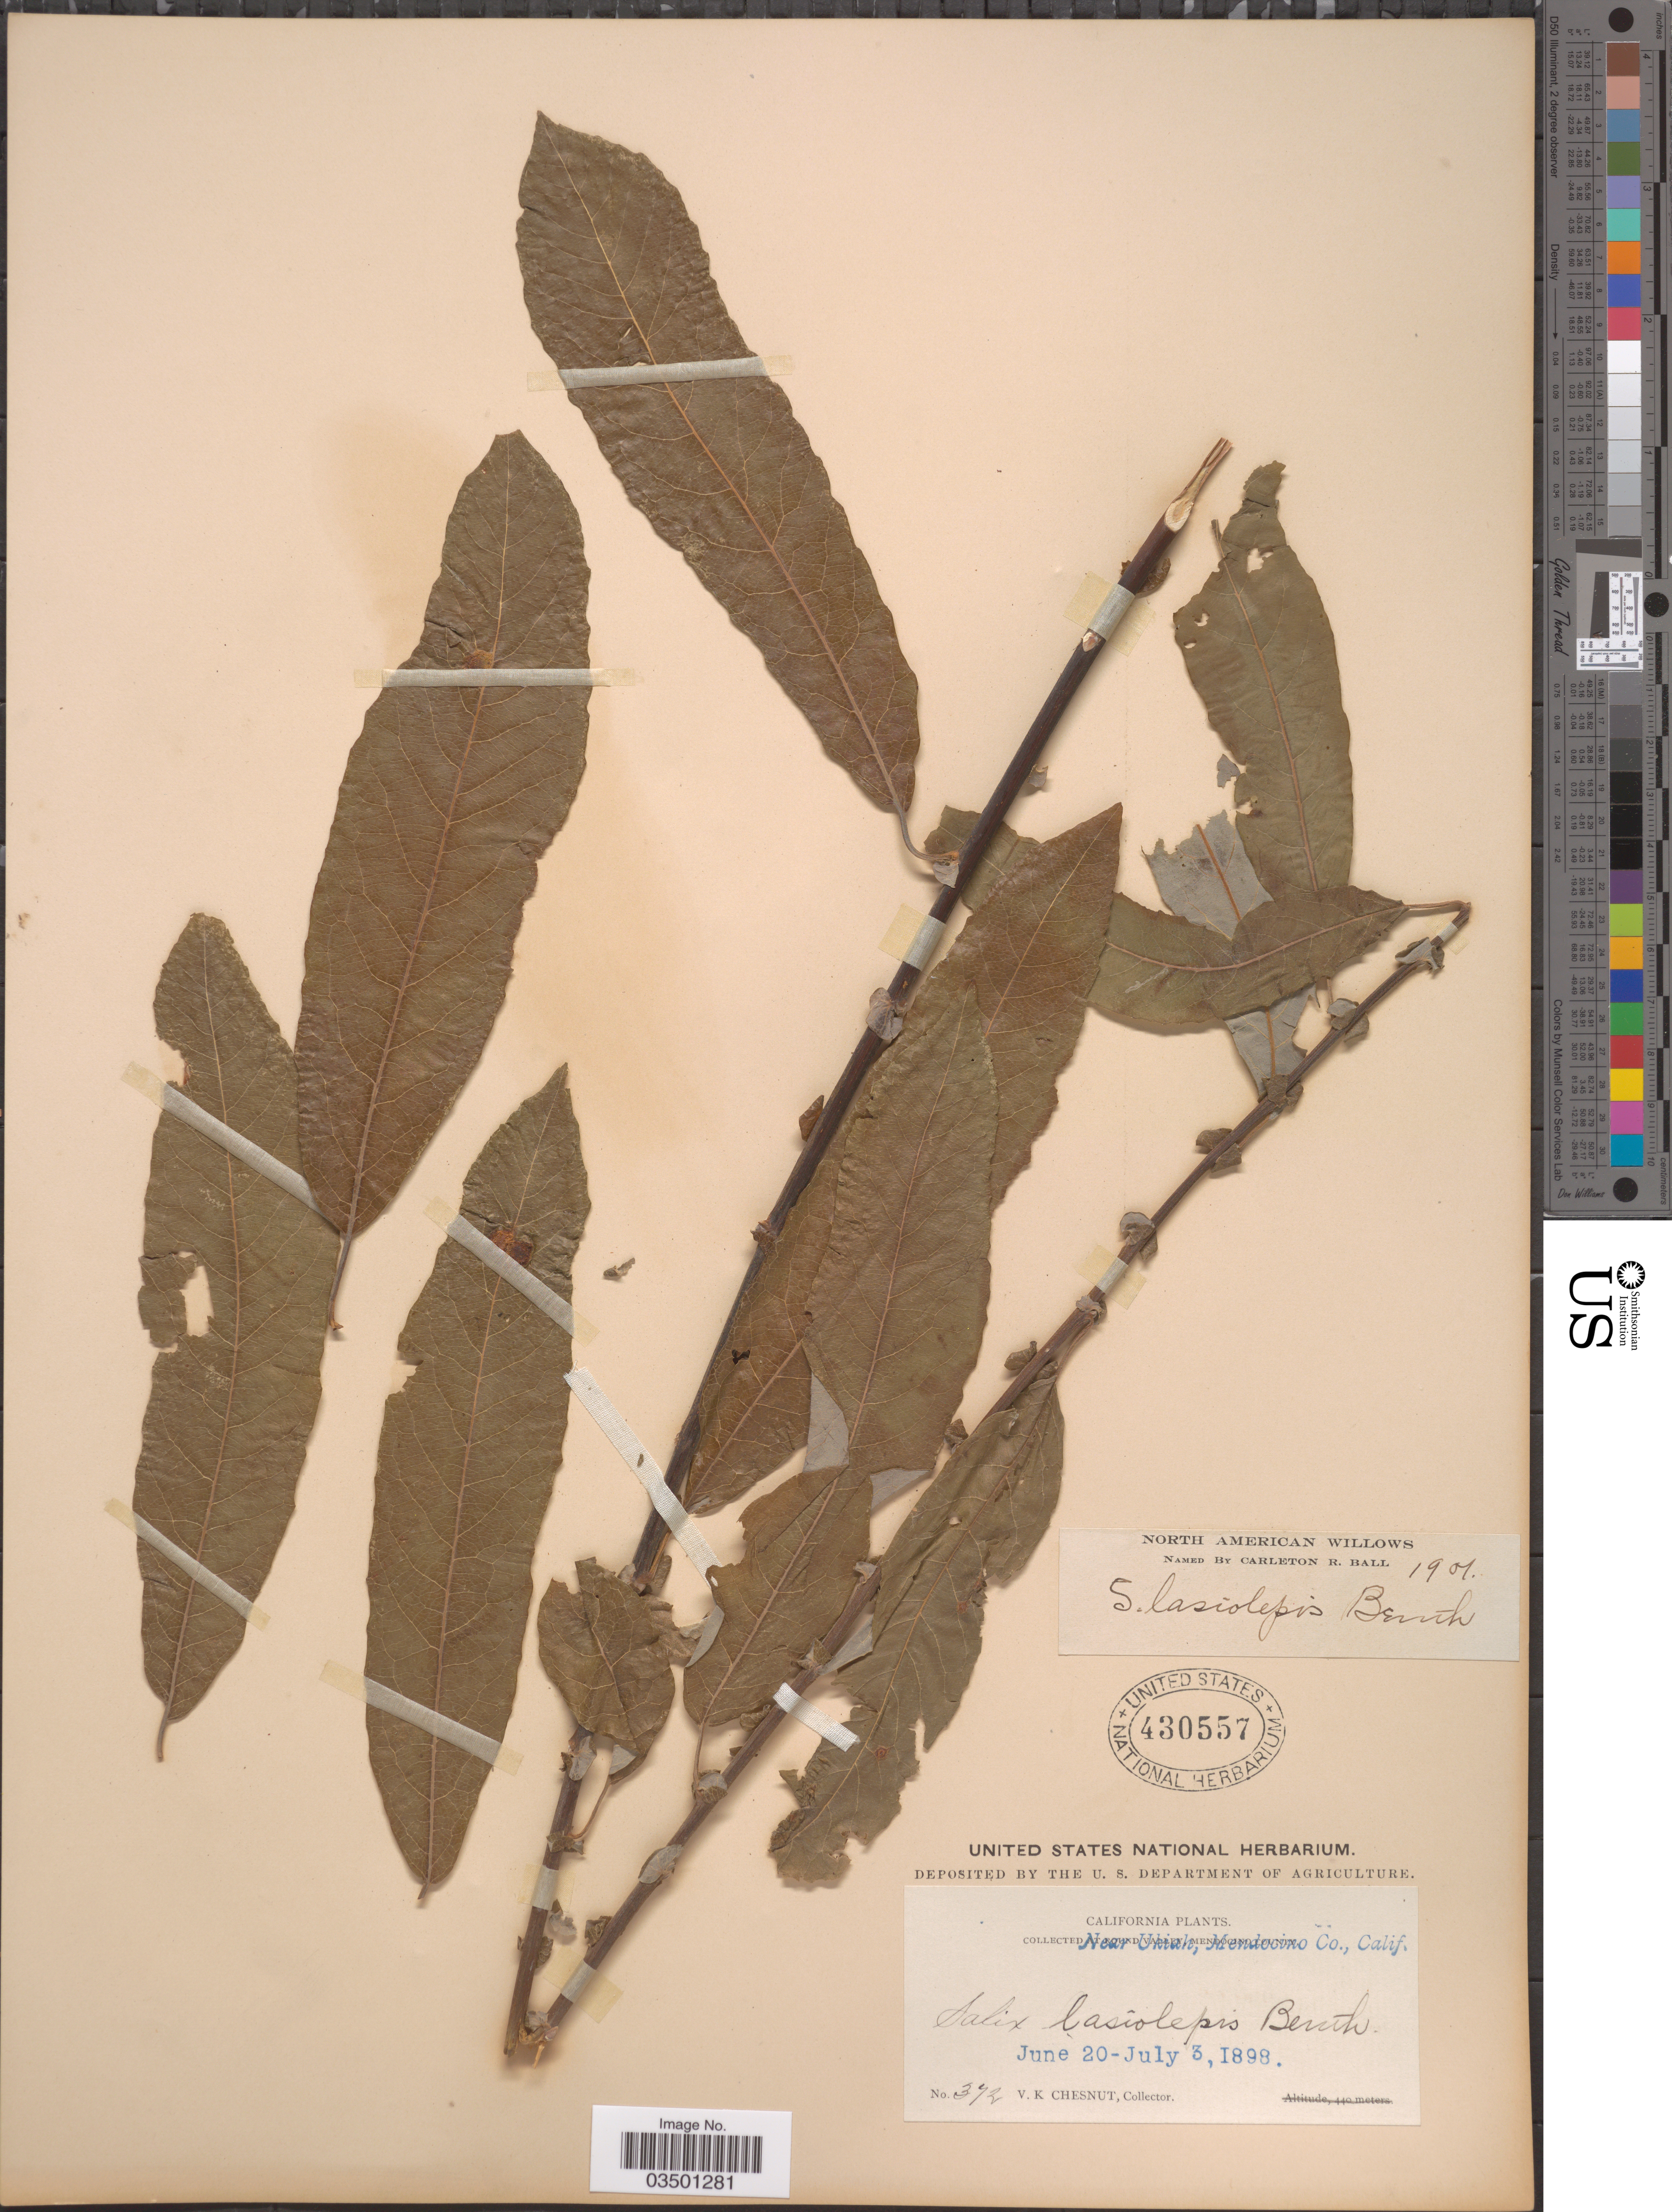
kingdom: Plantae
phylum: Tracheophyta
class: Magnoliopsida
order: Malpighiales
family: Salicaceae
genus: Salix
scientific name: Salix lasiolepis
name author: Benth.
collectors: V. Chesnut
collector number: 372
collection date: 1898-06-20/1898-07-03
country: United States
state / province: California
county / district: Mendocino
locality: Near Ukiah, Mendocino Co.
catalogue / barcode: US 430557